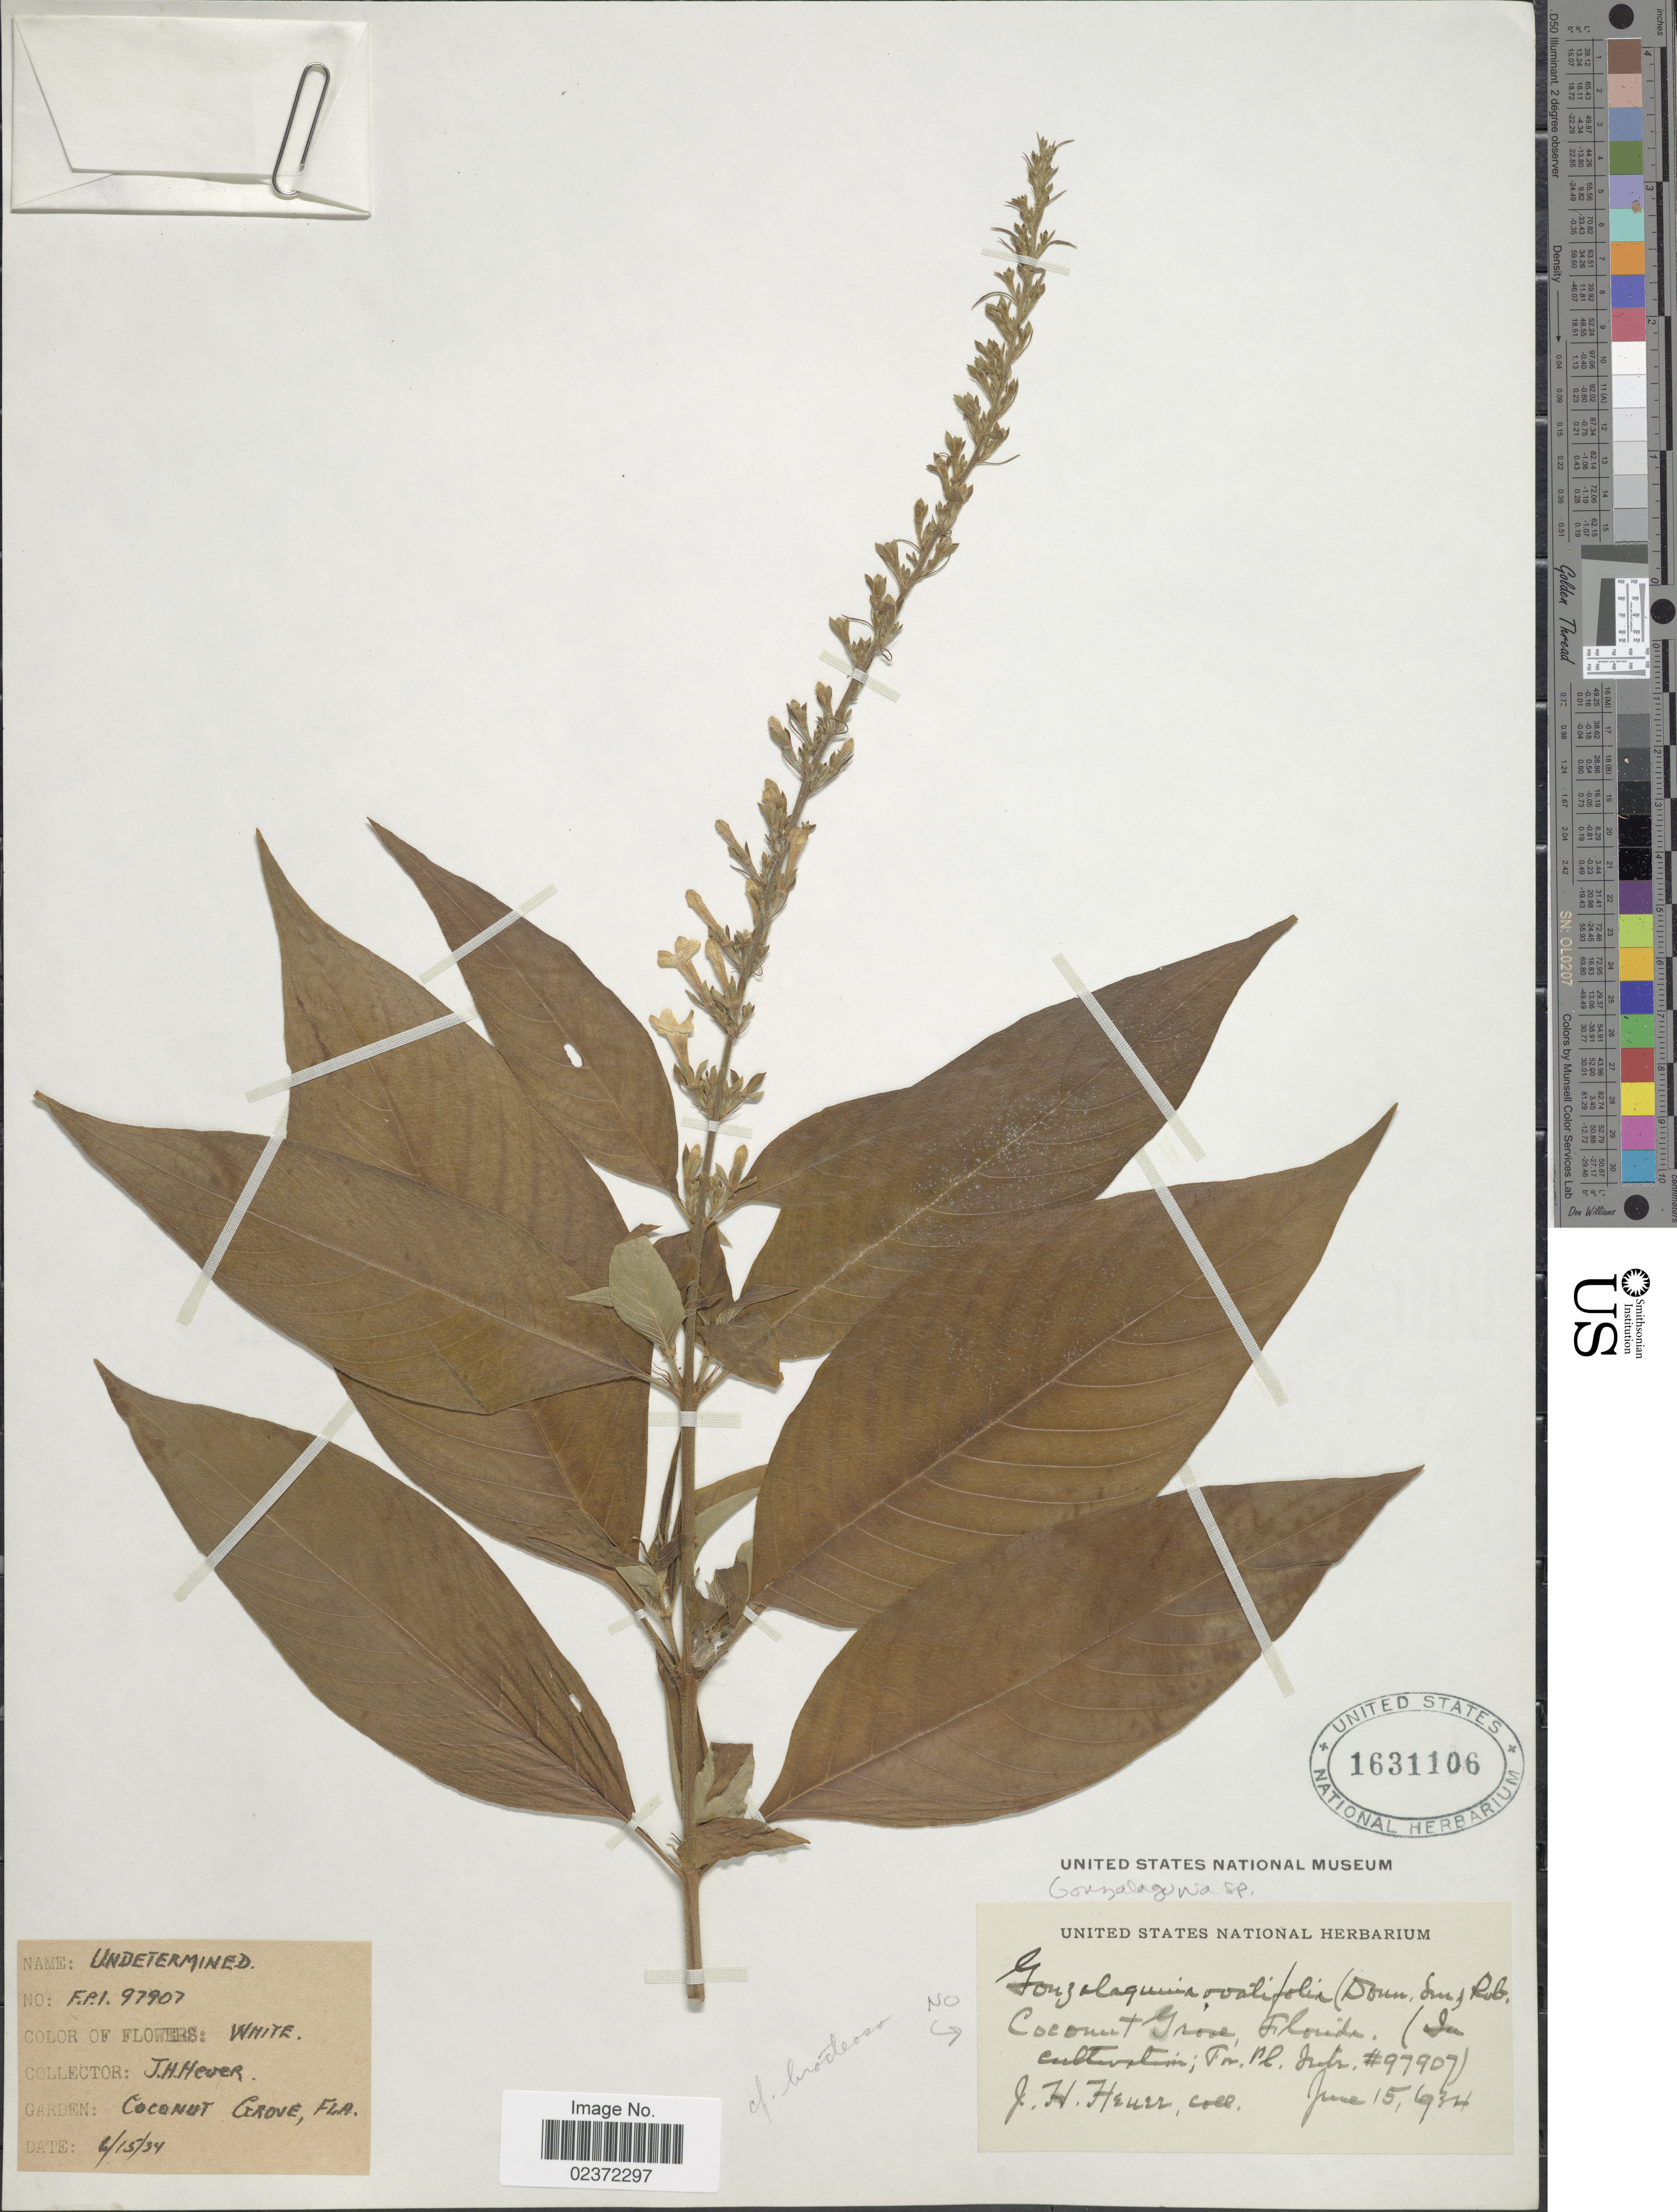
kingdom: Plantae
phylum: Tracheophyta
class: Magnoliopsida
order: Gentianales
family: Rubiaceae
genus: Duggena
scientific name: Duggena sp.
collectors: J. Heuer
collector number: FPI97907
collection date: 1934-06-15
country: United States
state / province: Florida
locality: Coconut Grove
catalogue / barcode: US 1631106